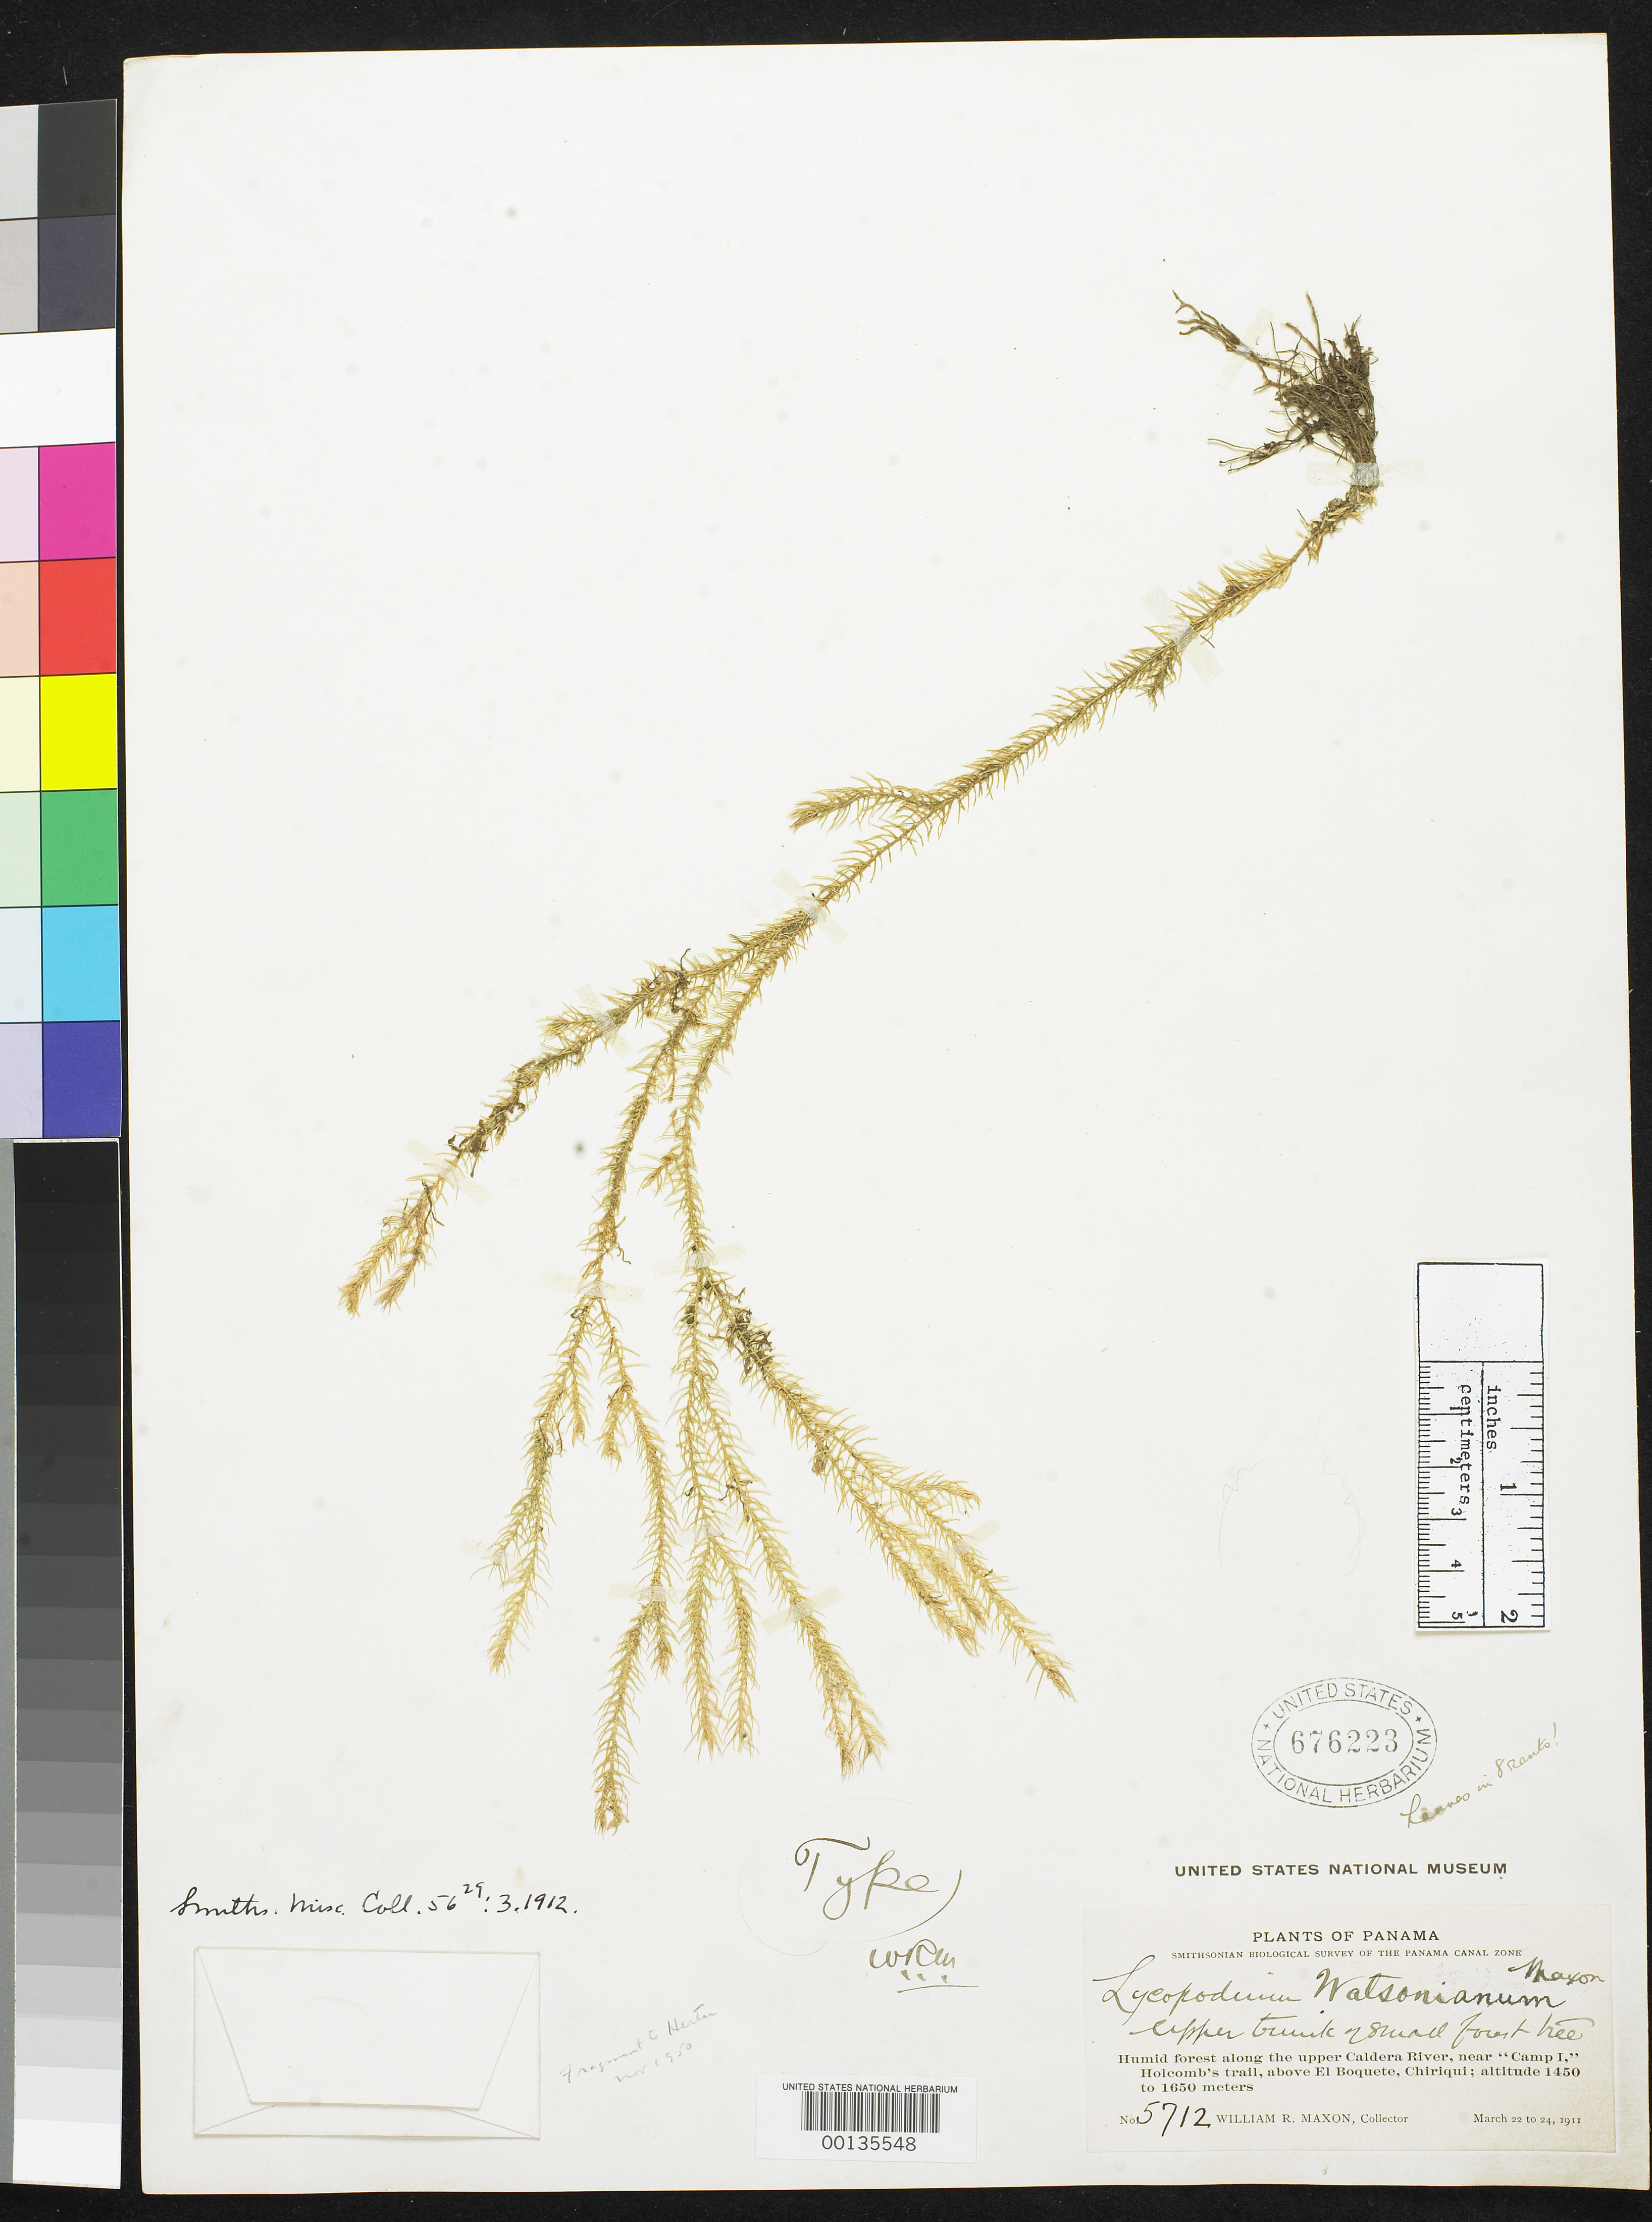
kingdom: Plantae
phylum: Tracheophyta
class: Lycopodiopsida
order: Lycopodiales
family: Lycopodiaceae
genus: Lycopodium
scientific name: Lycopodium watsonianum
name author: Maxon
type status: Holotype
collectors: W. R. Maxon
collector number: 5712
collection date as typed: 22 Mar 1911 to 24 Mar 1911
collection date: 1911-03-22/1911-03-24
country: Panama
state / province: Chiriquí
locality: Upper Caldera River, near camp 1, Holcomb's Trail, above El Boquete.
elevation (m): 1450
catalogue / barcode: US 676223